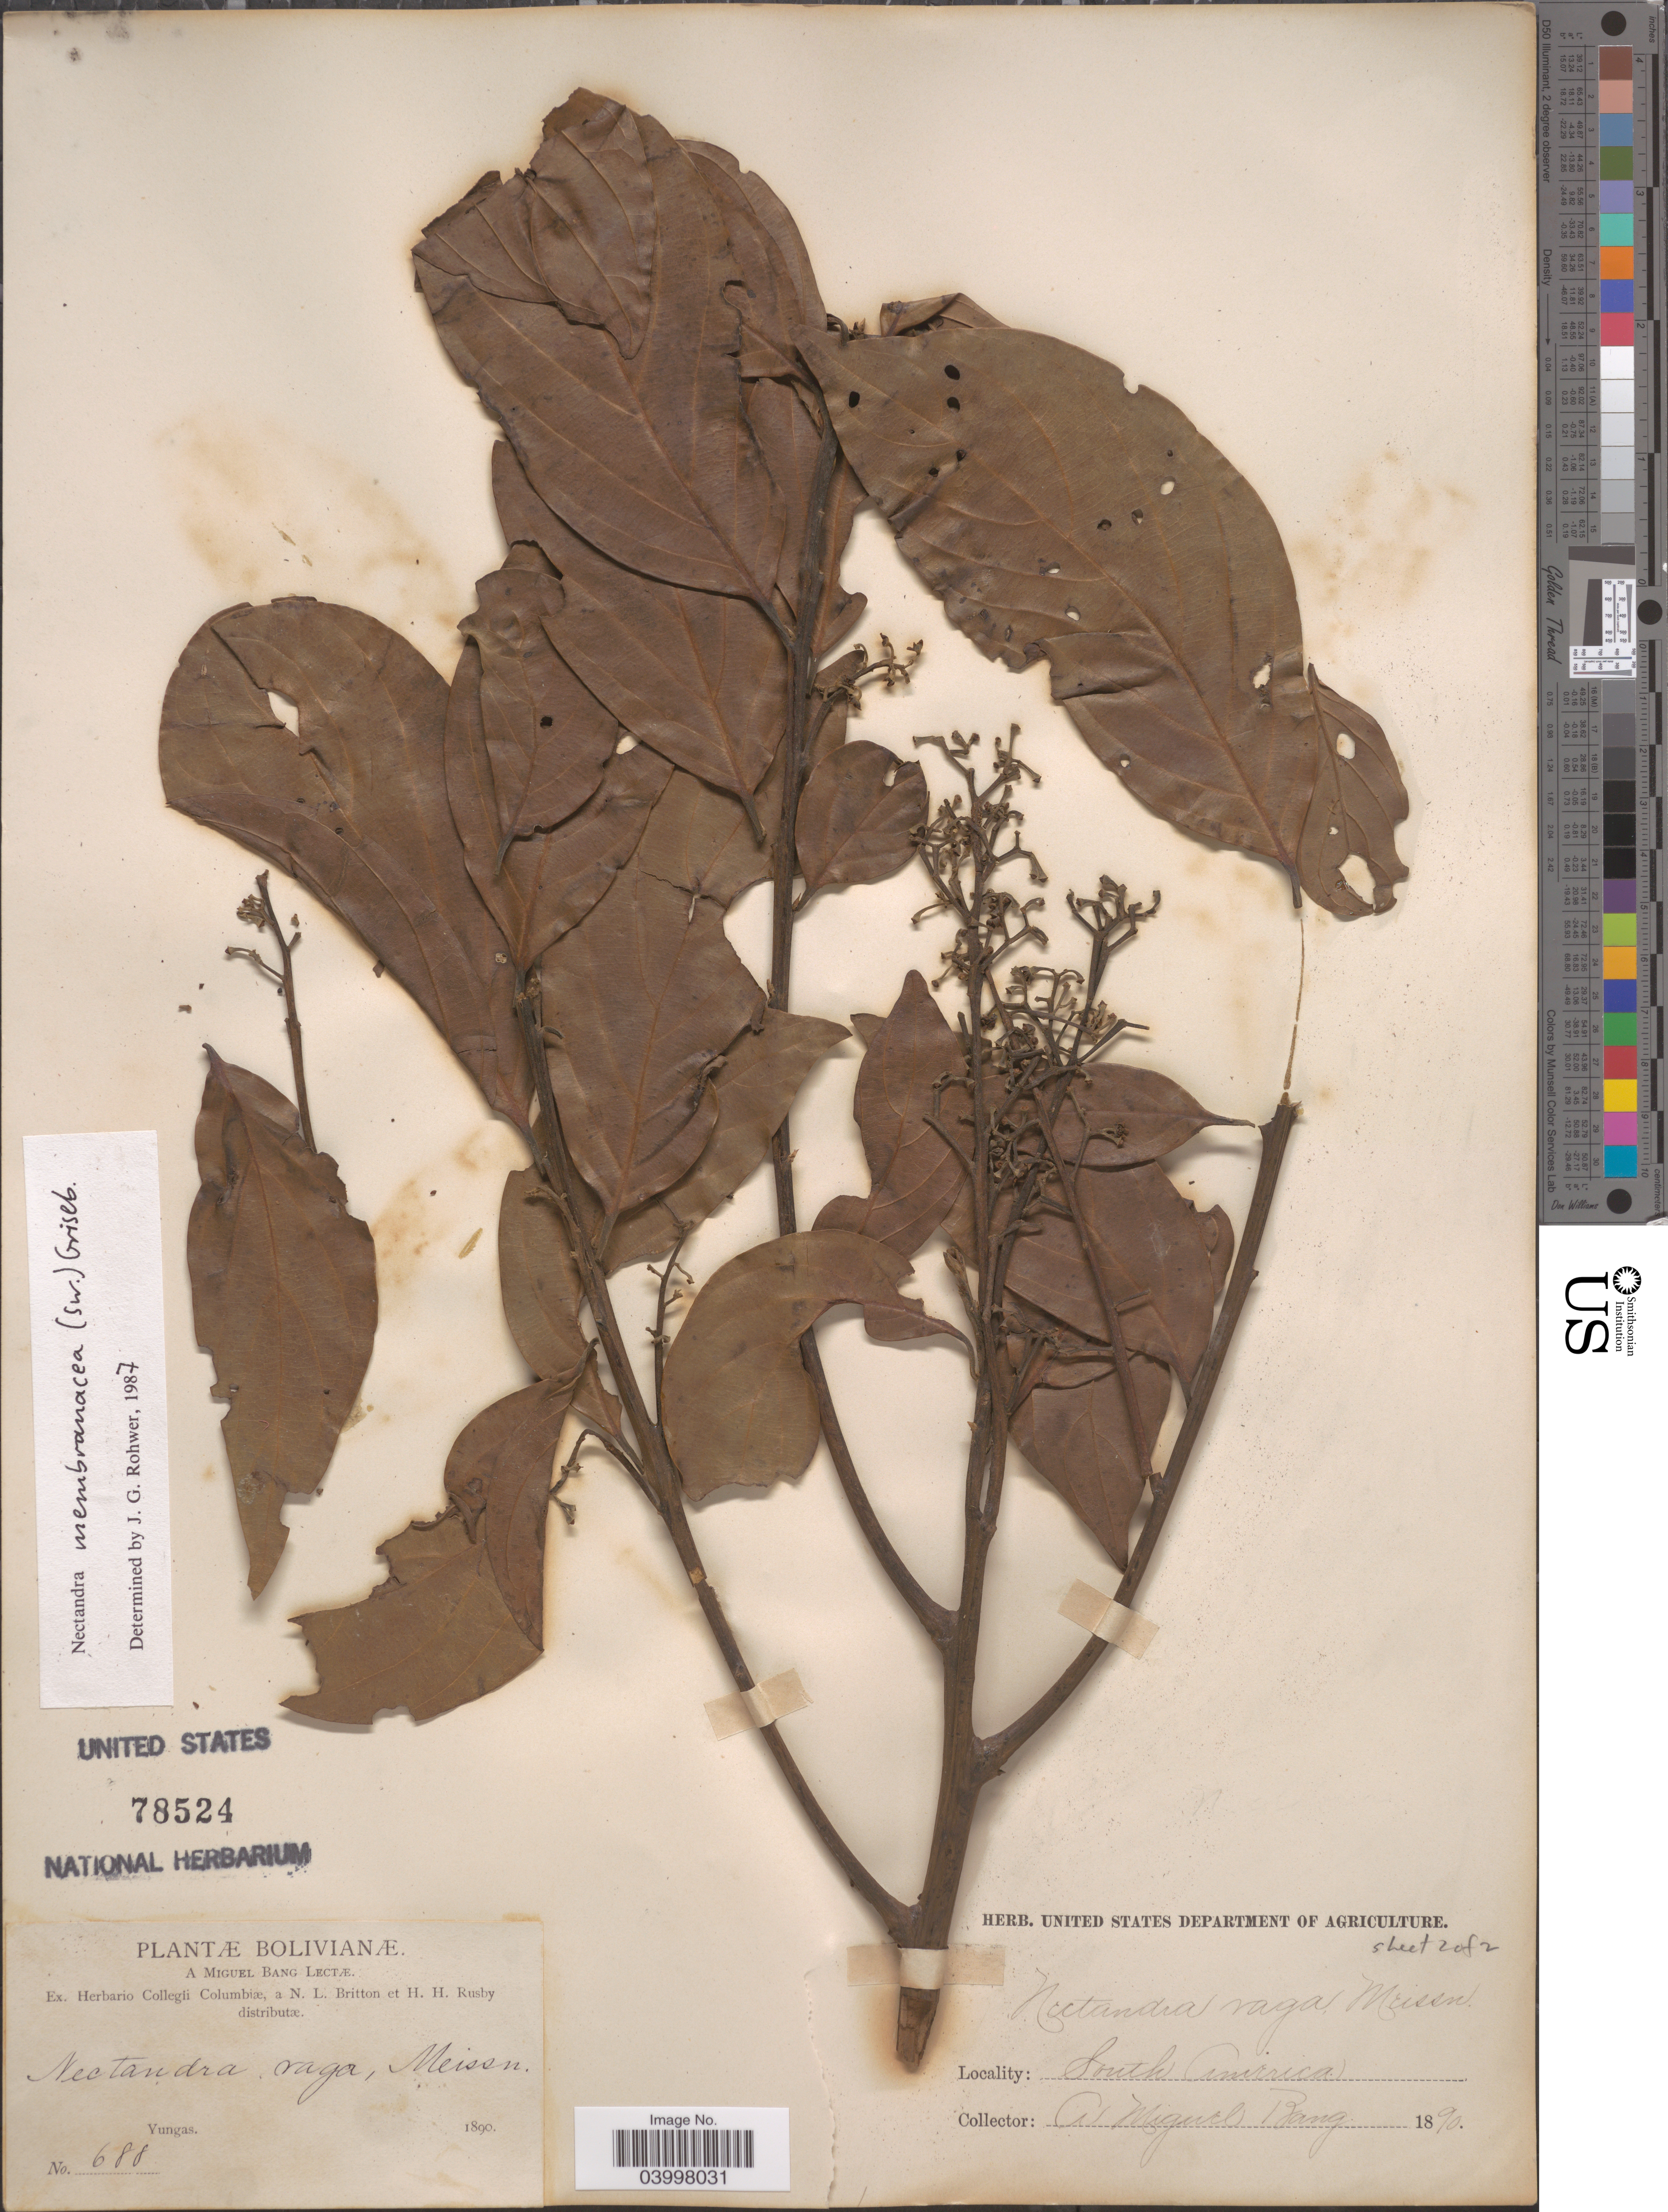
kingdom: Plantae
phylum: Tracheophyta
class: Magnoliopsida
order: Laurales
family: Lauraceae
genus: Nectandra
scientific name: Nectandra membranacea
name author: (Sw.) Griseb.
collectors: M. Bang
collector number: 688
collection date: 1890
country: Bolivia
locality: South America. Yungas.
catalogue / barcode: US 78524